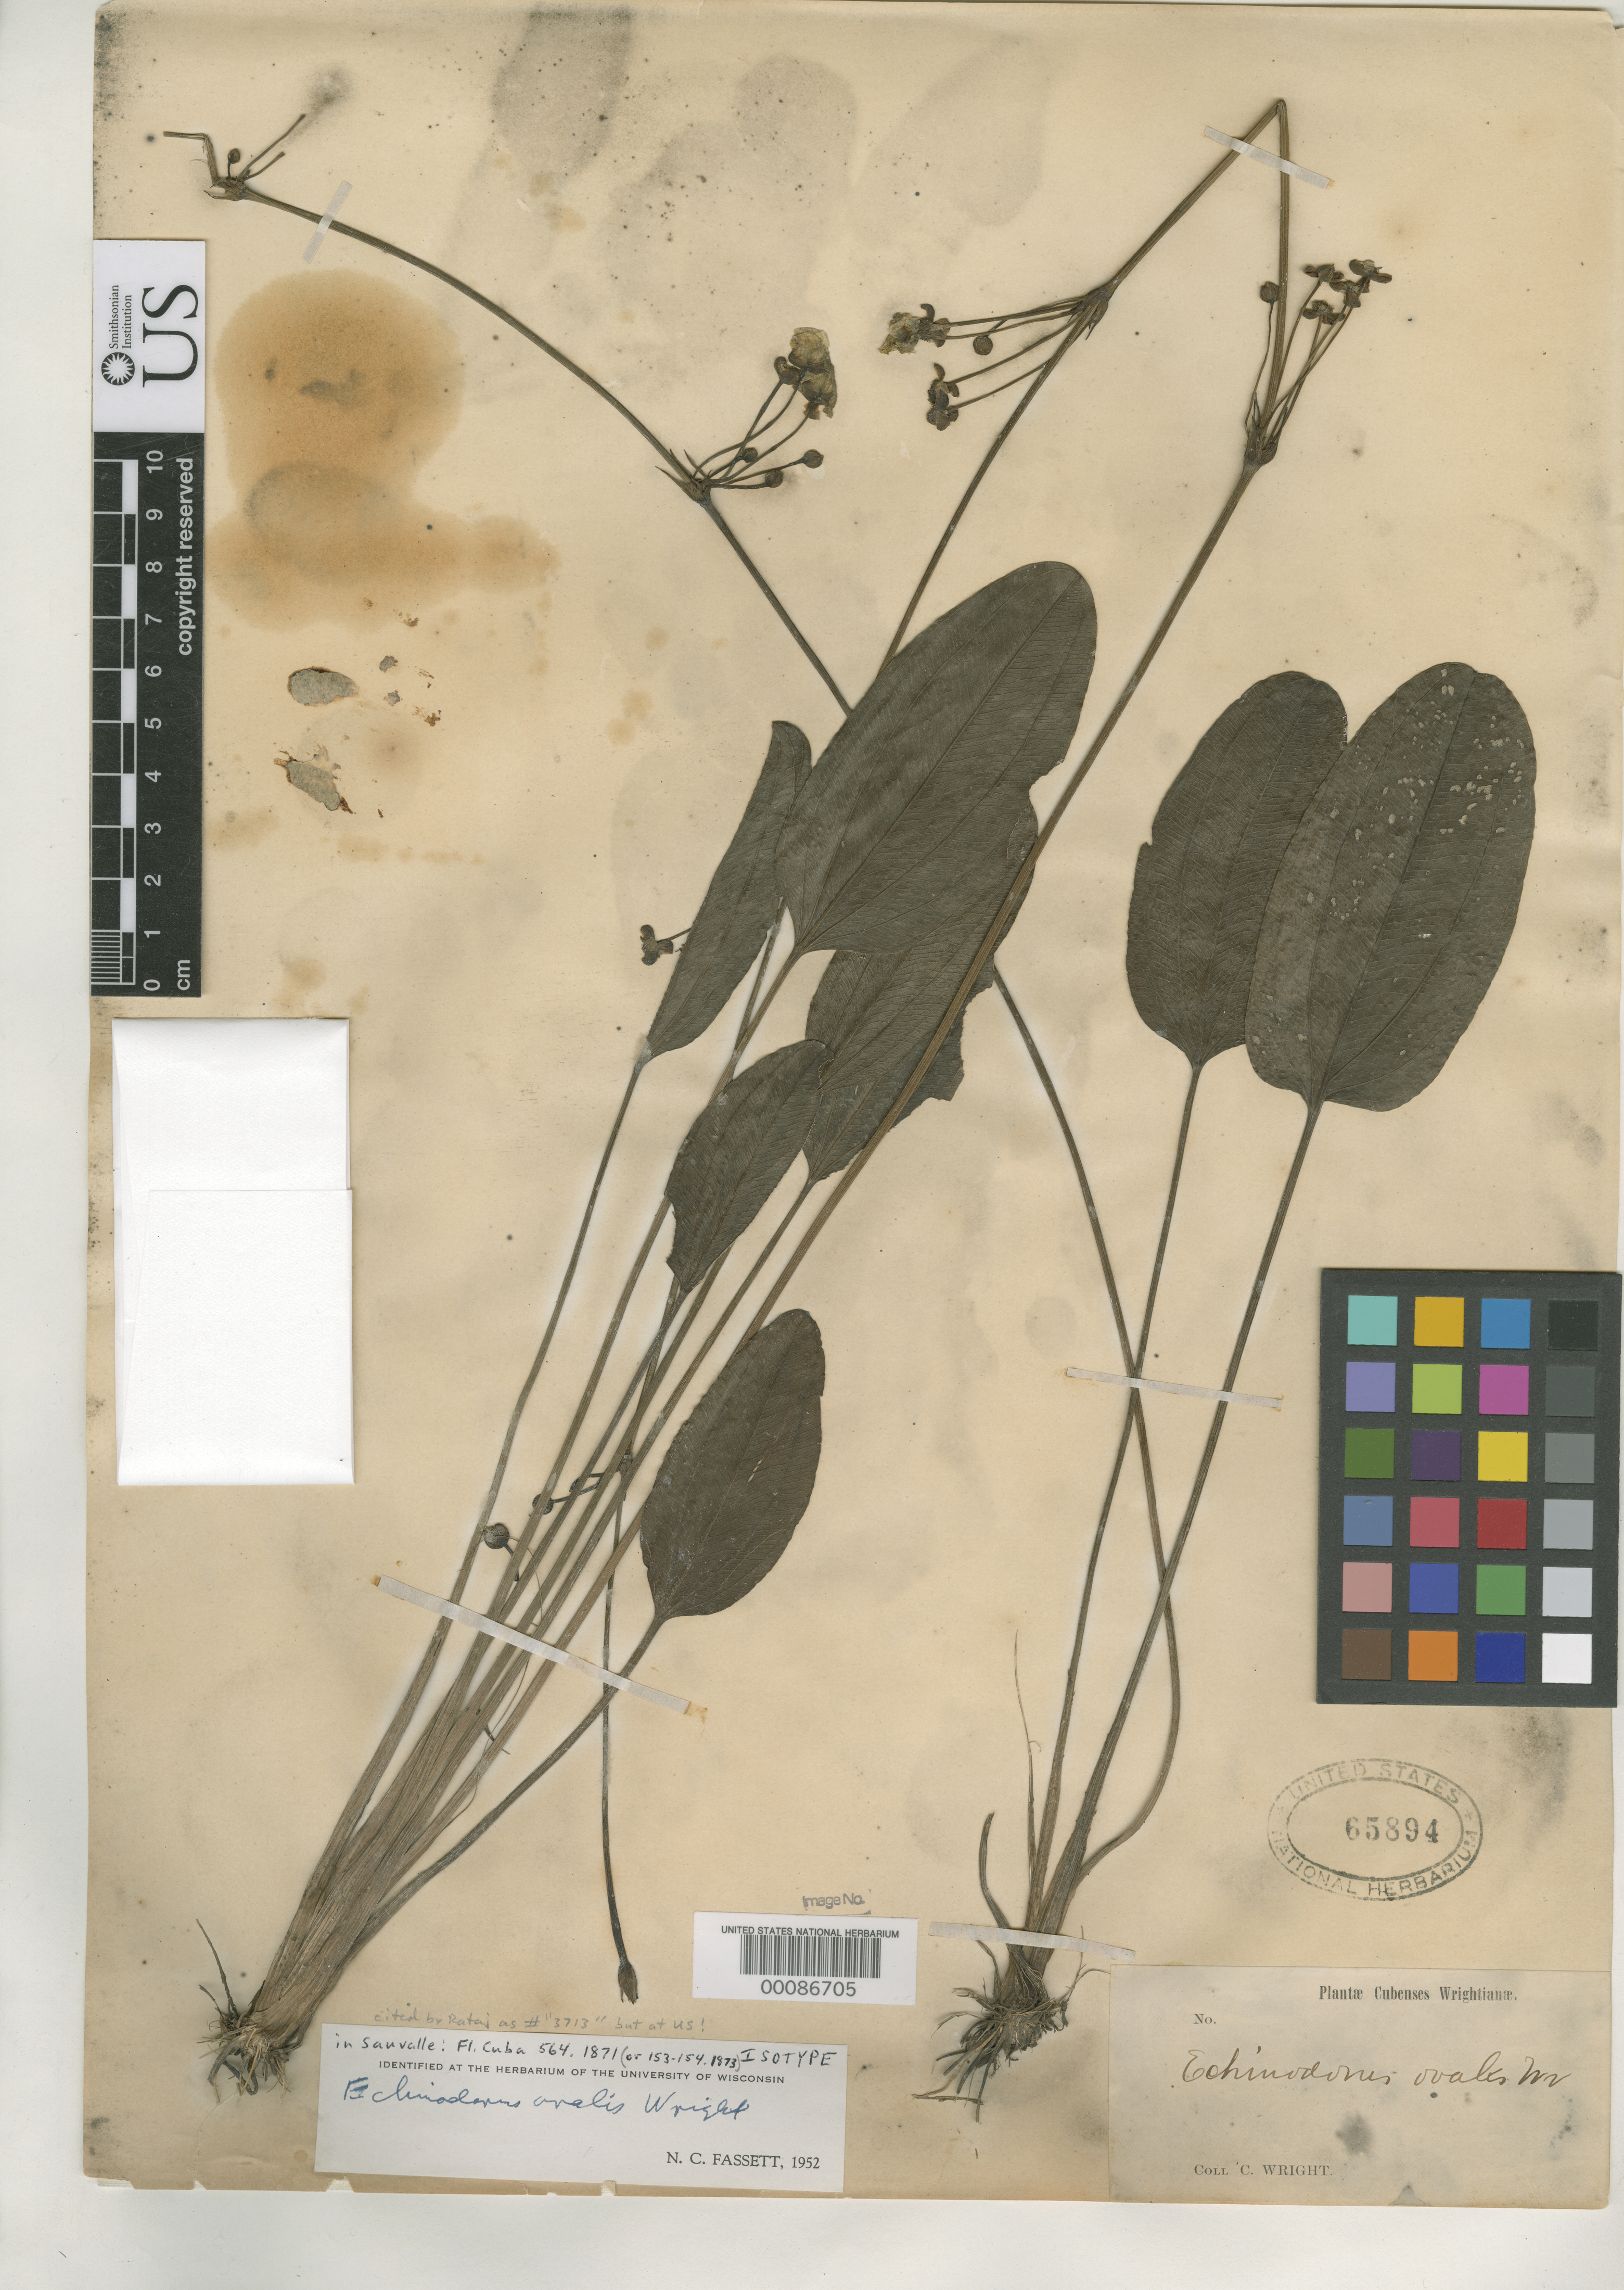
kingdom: Plantae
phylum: Tracheophyta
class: Liliopsida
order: Alismatales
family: Alismataceae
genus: Echinodorus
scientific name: Echinodorus ovalis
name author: C. Wright in Sauvalle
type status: Isotype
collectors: C. Wright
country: Cuba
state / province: Pinar del Río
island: Greater Antilles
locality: San Cristobal Lagunascerca de Pinar del Rio y en Hato Salado.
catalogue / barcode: US 65894